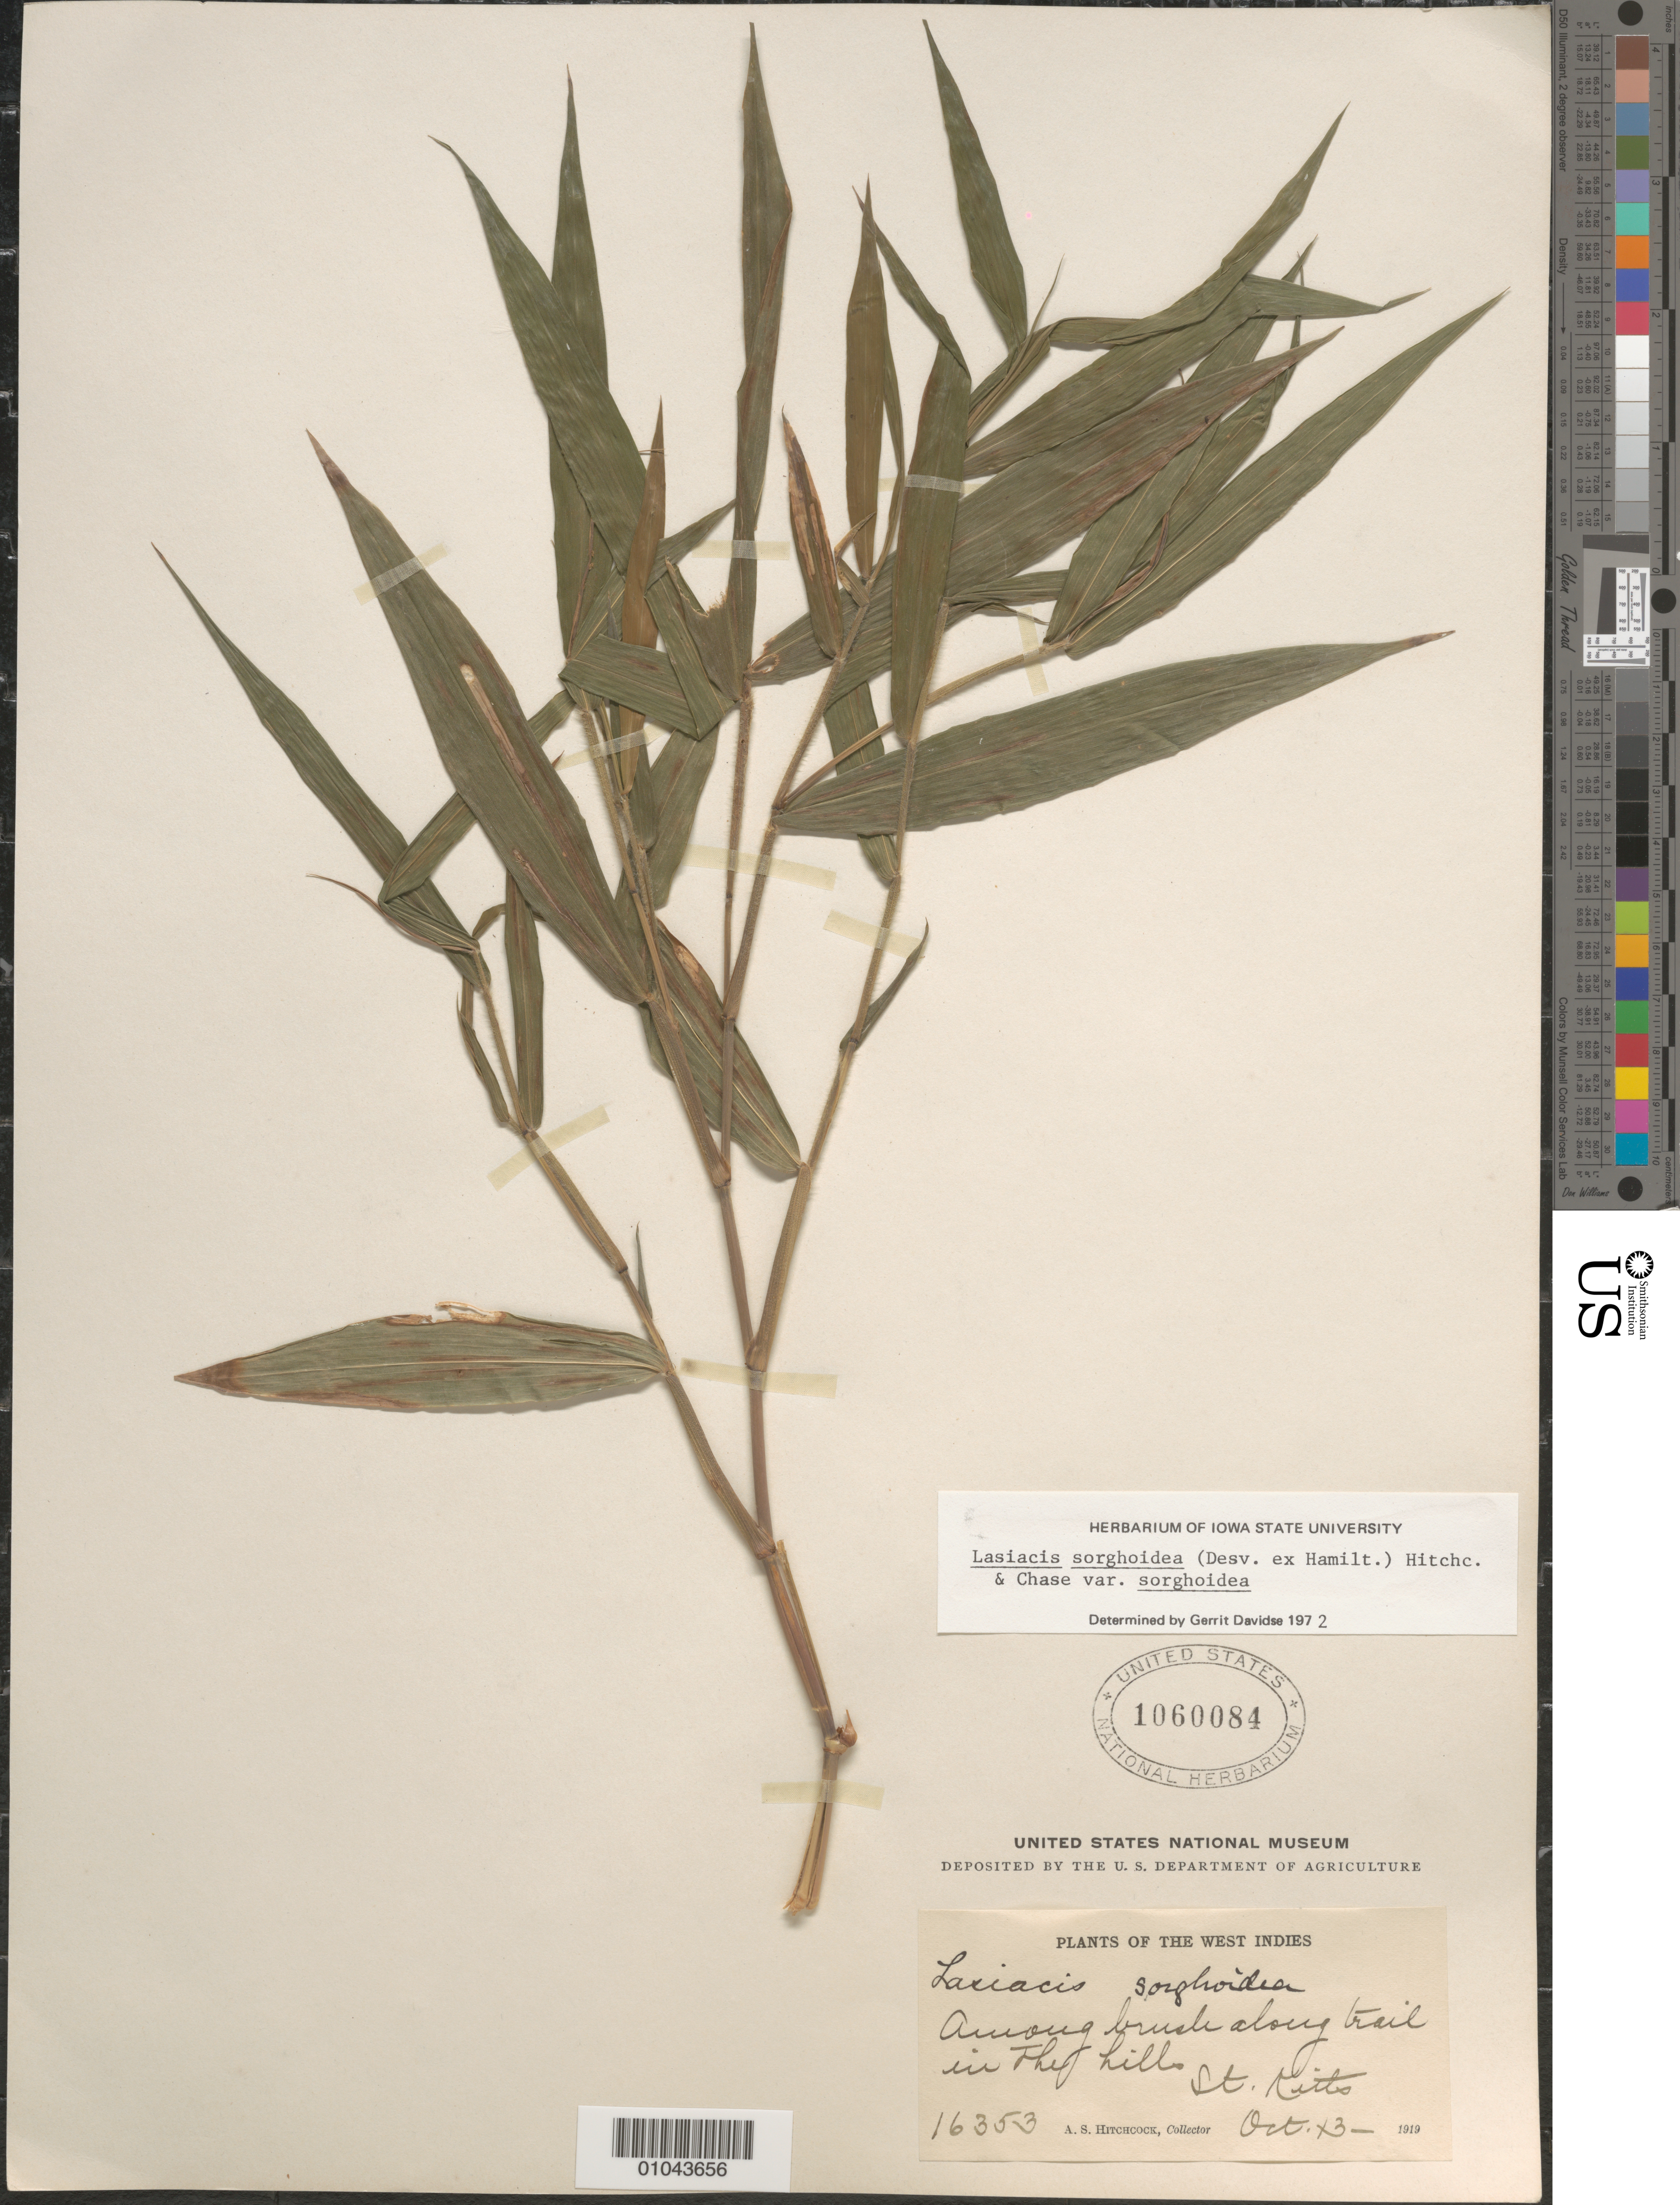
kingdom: Plantae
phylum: Tracheophyta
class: Liliopsida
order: Poales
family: Poaceae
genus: Lasiacis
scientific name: Lasiacis sorghoidea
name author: (Desv. ex Ham.) Hitchc. & Chase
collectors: A. S. Hitchcock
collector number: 16353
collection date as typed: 13 Oct 1919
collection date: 1919-10-13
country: St. Christopher-Nevis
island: St. Christopher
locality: Among brush along trail in the hills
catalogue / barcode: US 1060084